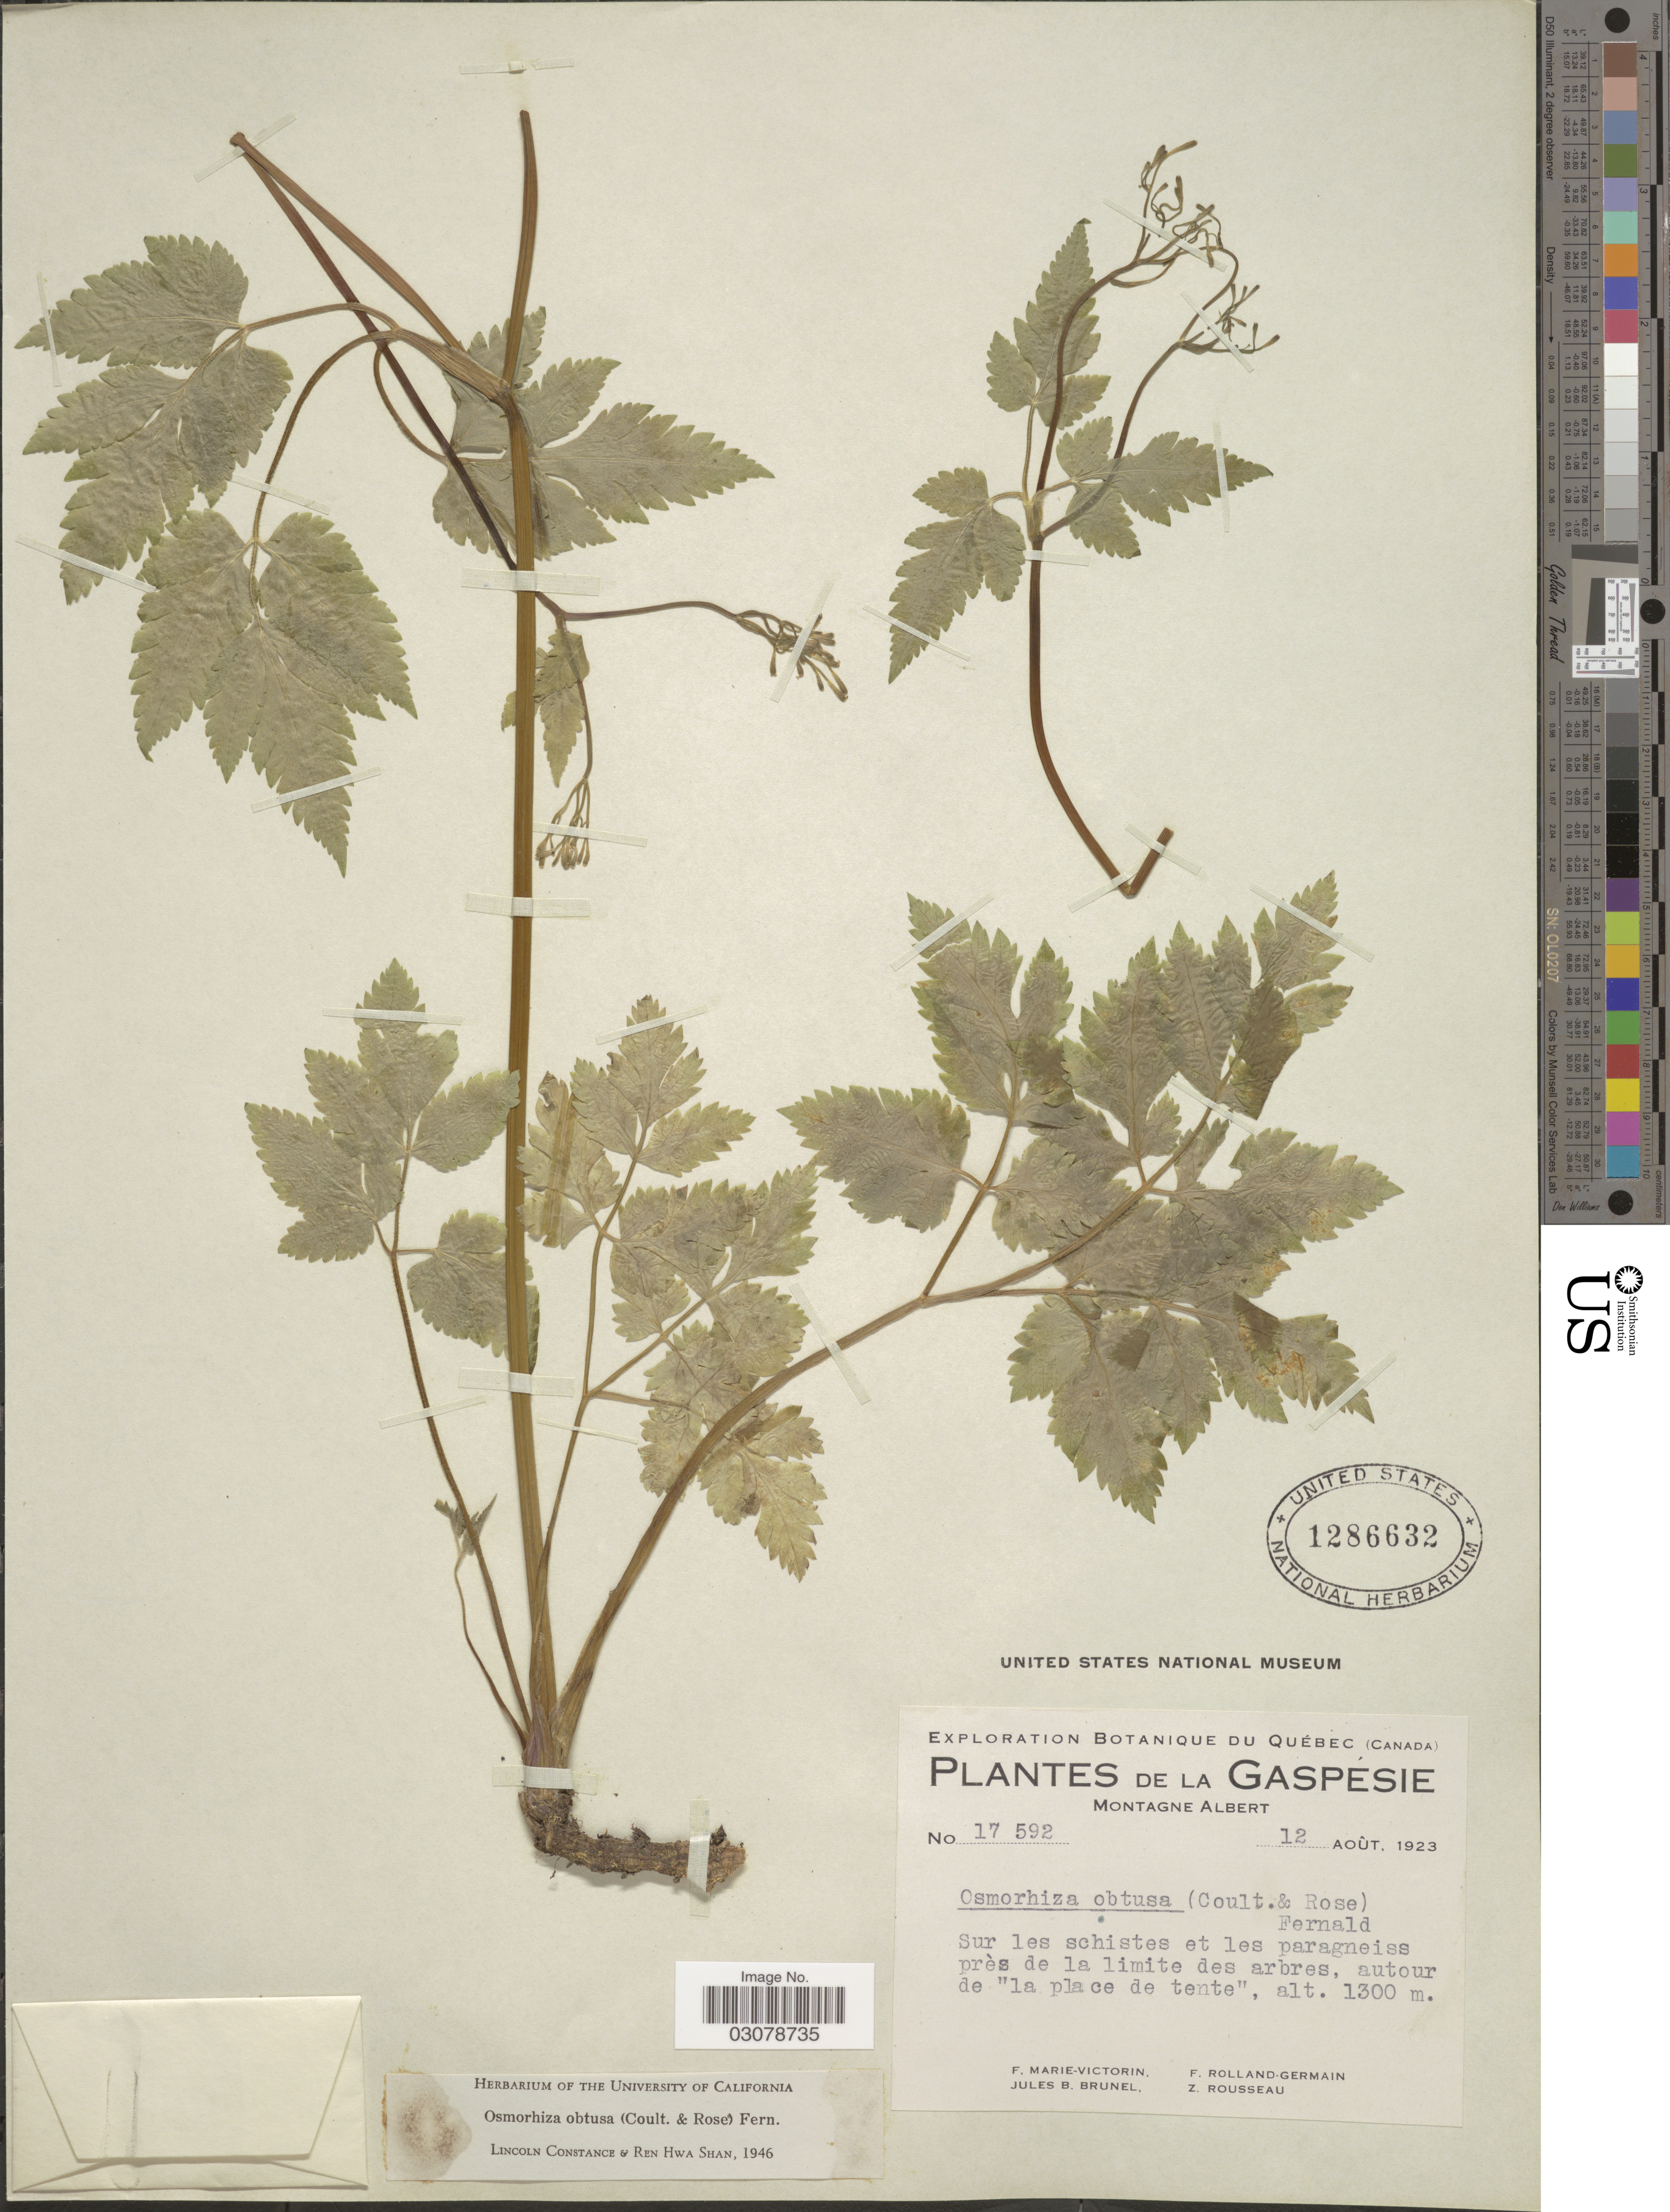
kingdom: Plantae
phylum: Tracheophyta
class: Magnoliopsida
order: Apiales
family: Apiaceae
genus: Osmorhiza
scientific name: Osmorhiza obtusa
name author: (J.M. Coult. & Rose) Fernald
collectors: F. Marie-Victorin, Rolland-Germain, J. Brunel & Z. Rousseau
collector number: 17592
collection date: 1923-08-12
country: Canada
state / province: Quebec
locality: De La Gaspesie, Montagne Albert.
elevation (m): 1300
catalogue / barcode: US 1286632